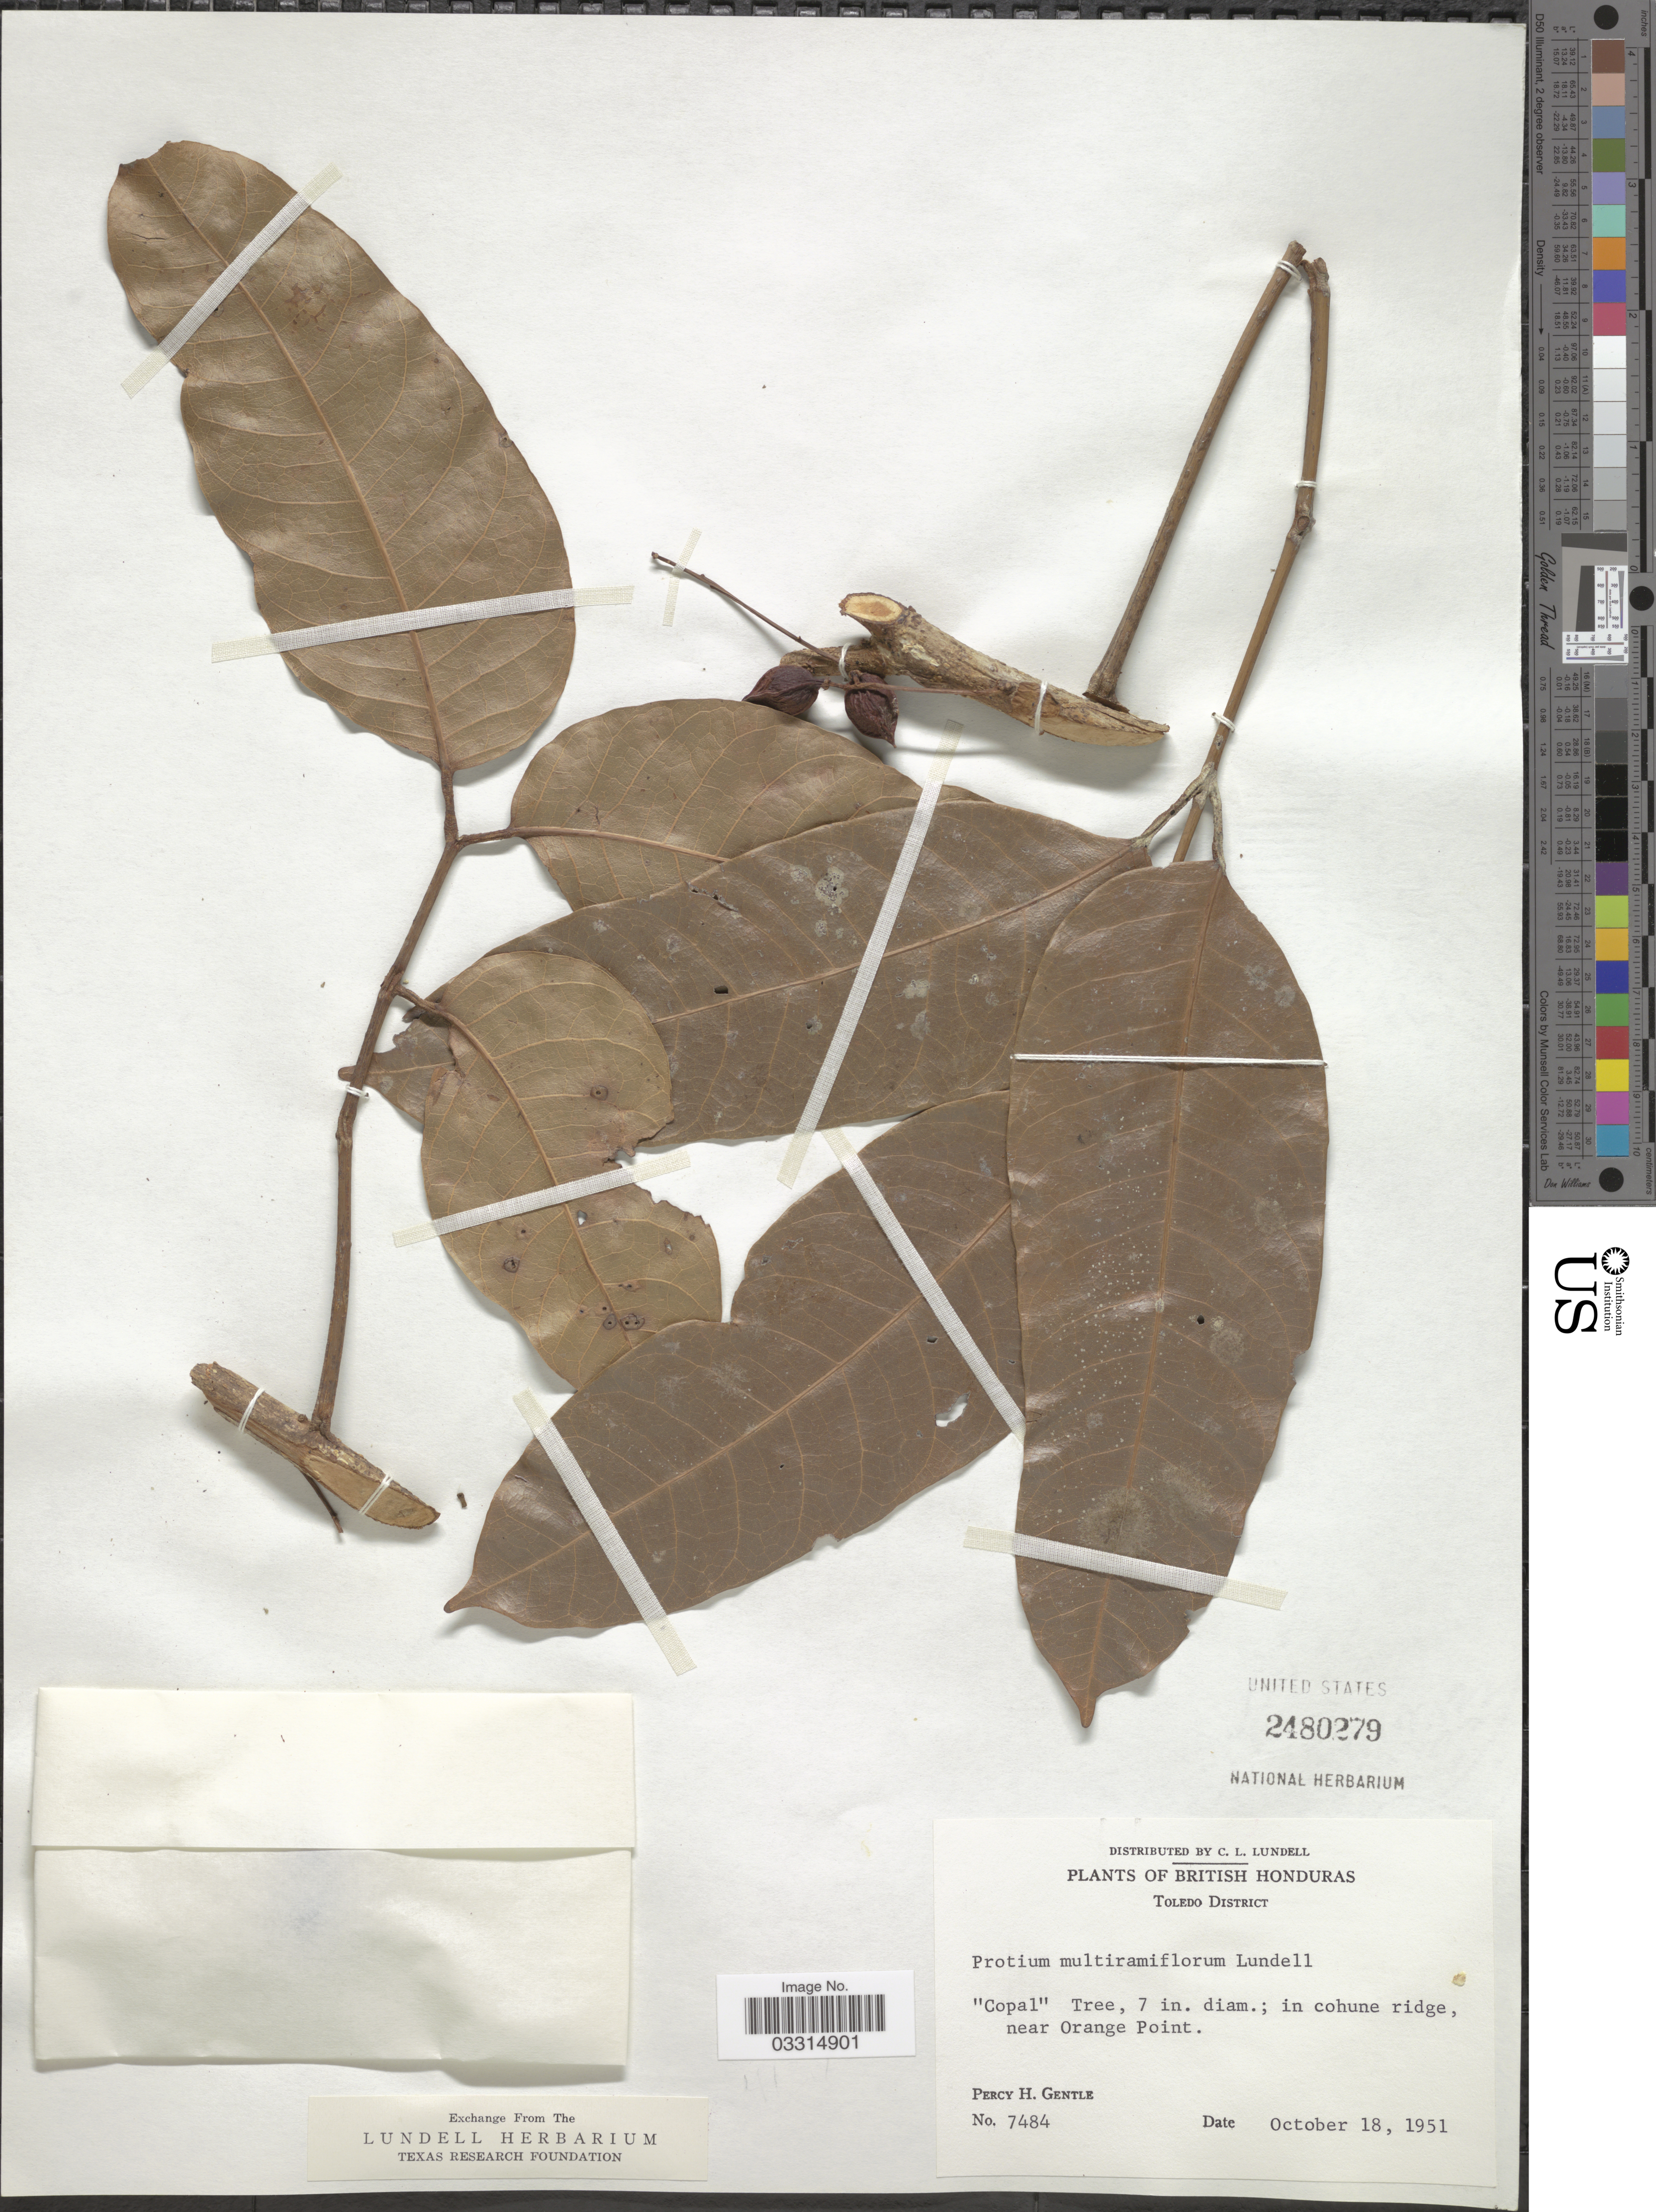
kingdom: Plantae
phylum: Tracheophyta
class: Magnoliopsida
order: Sapindales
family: Burseraceae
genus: Protium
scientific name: Protium multiramiflorum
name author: Lundell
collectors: P. H. Gentle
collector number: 7484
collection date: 1951-10-18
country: Belize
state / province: Toledo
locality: British Honduras. Toledo District. In cohune ridge, near Orange Point.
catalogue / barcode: US 2480279